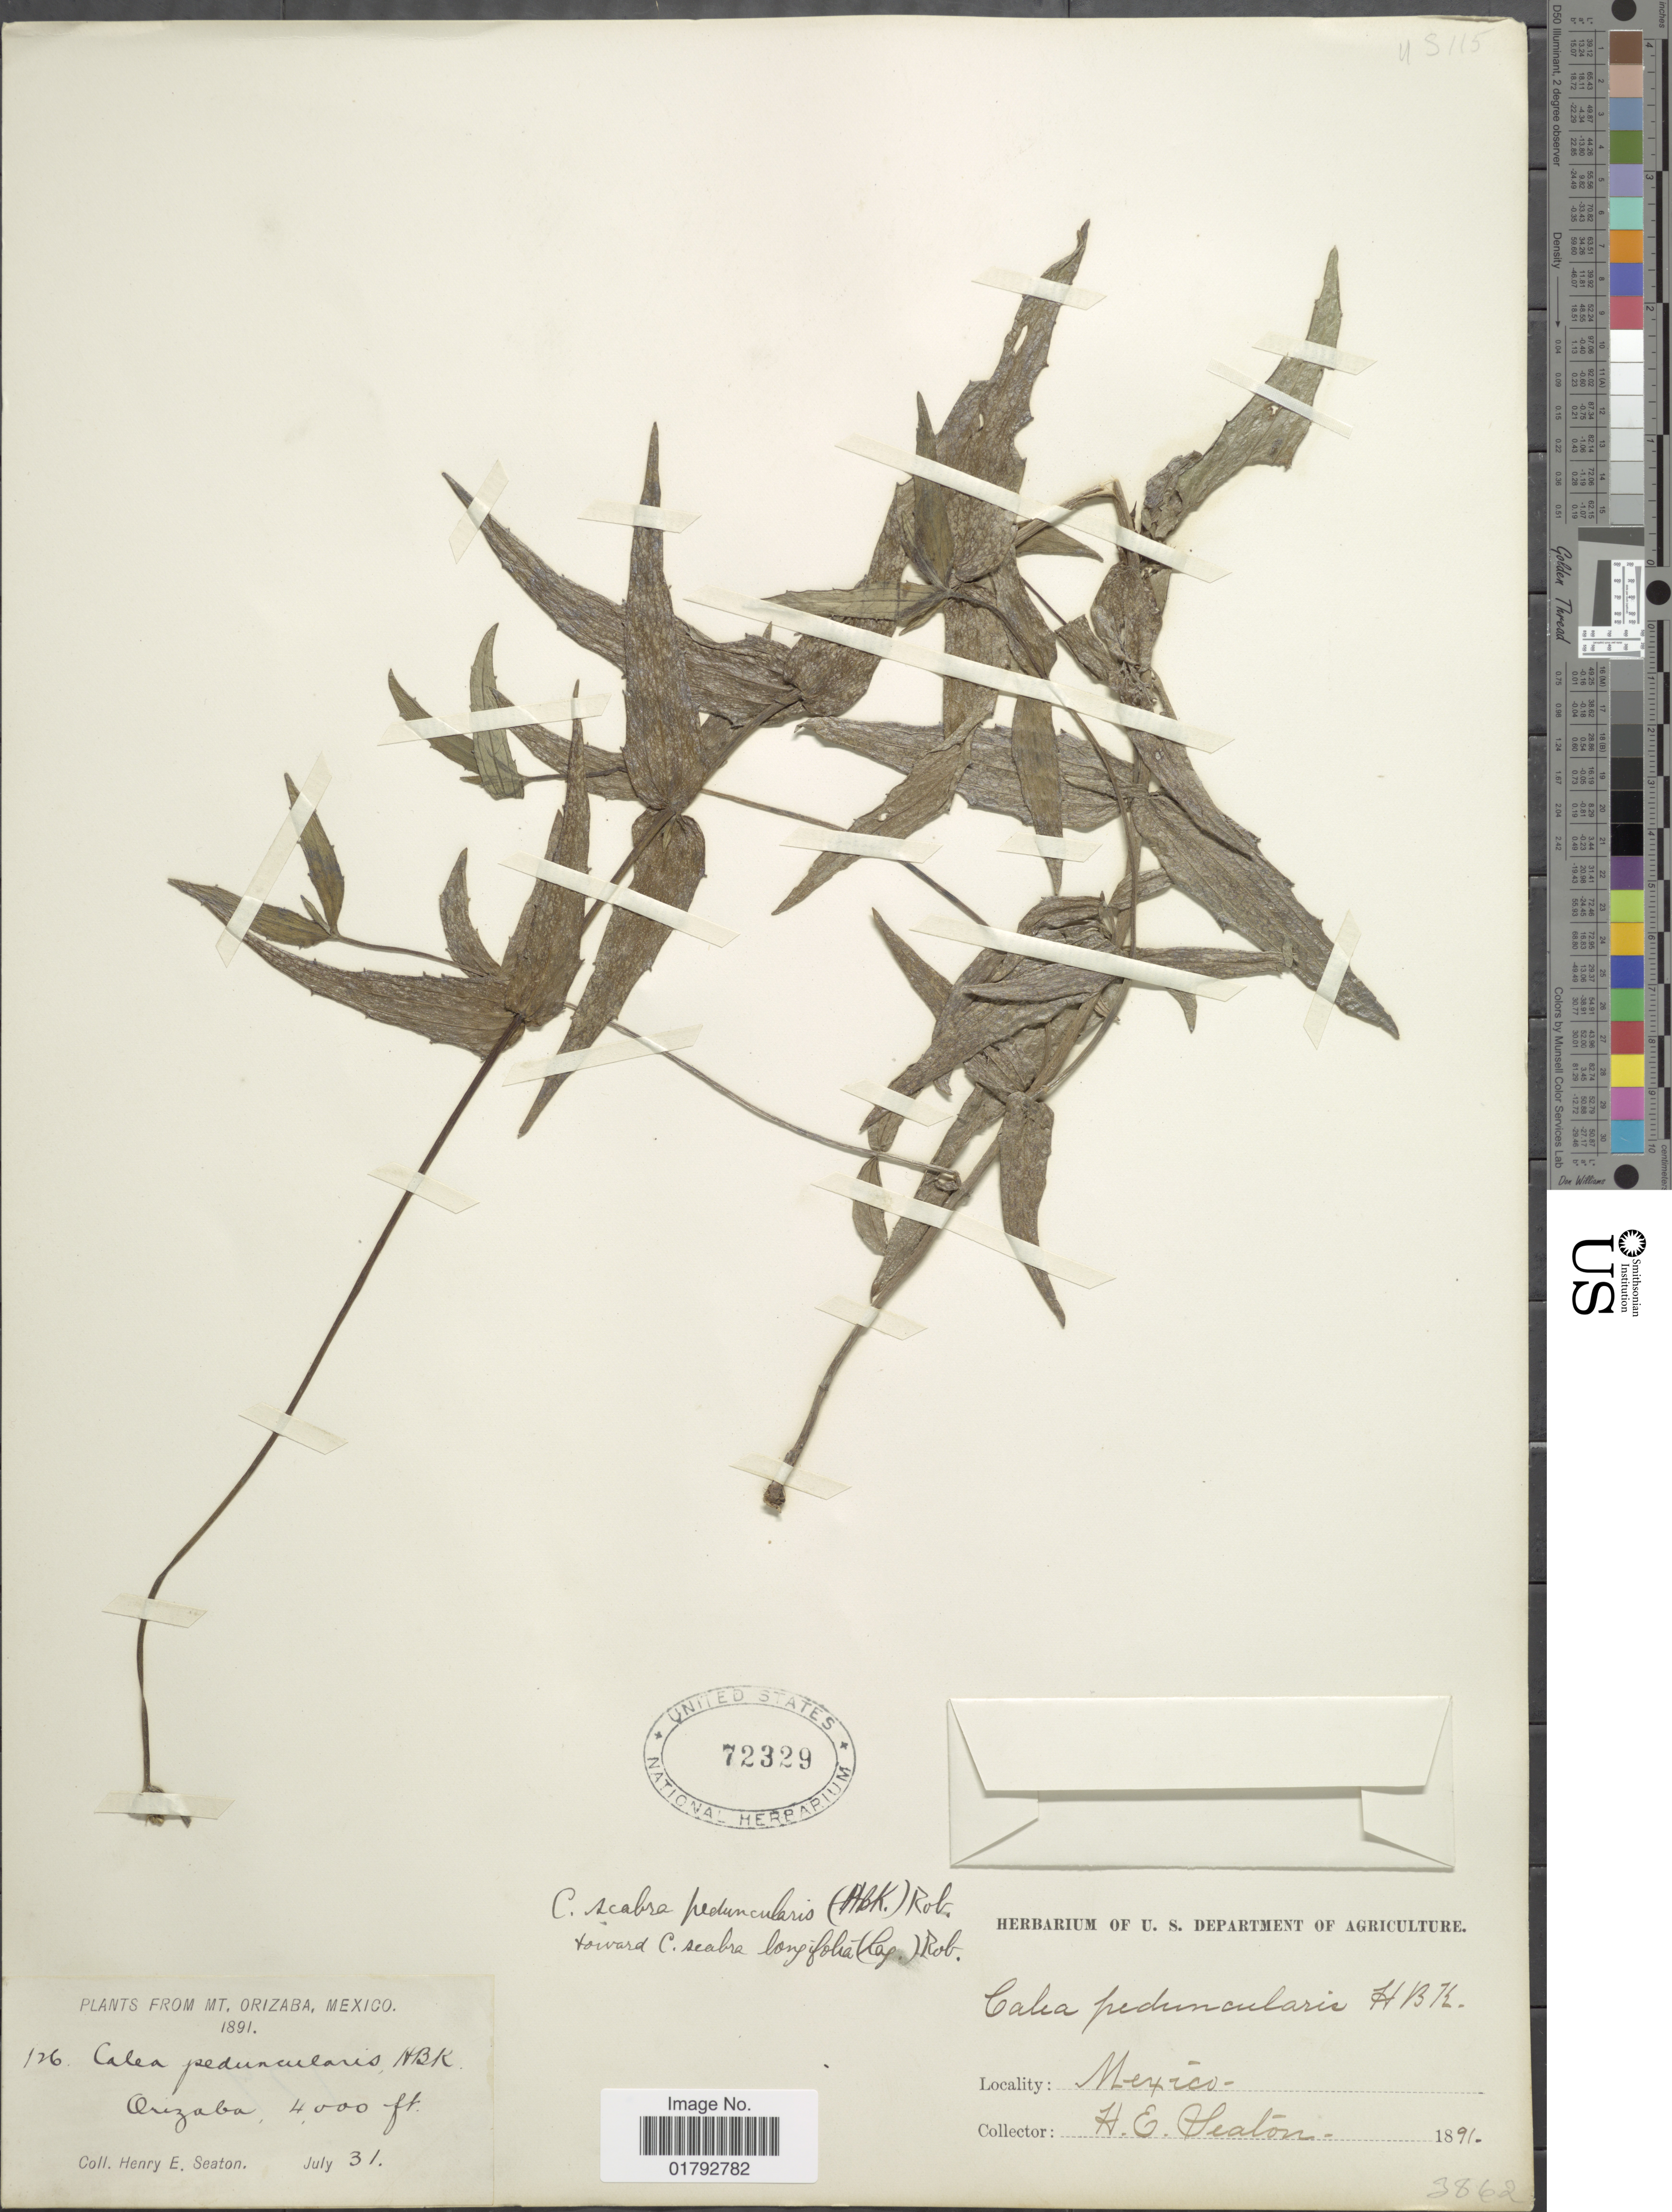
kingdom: Plantae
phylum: Tracheophyta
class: Magnoliopsida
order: Asterales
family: Asteraceae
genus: Alloispermum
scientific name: Alloispermum scabrum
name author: (Lag.) H. Rob.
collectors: H. E. Seaton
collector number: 126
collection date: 1891-07-31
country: Mexico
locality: Orizaba, Mexico. Mt. Orizaba.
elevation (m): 1219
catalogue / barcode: US 72329